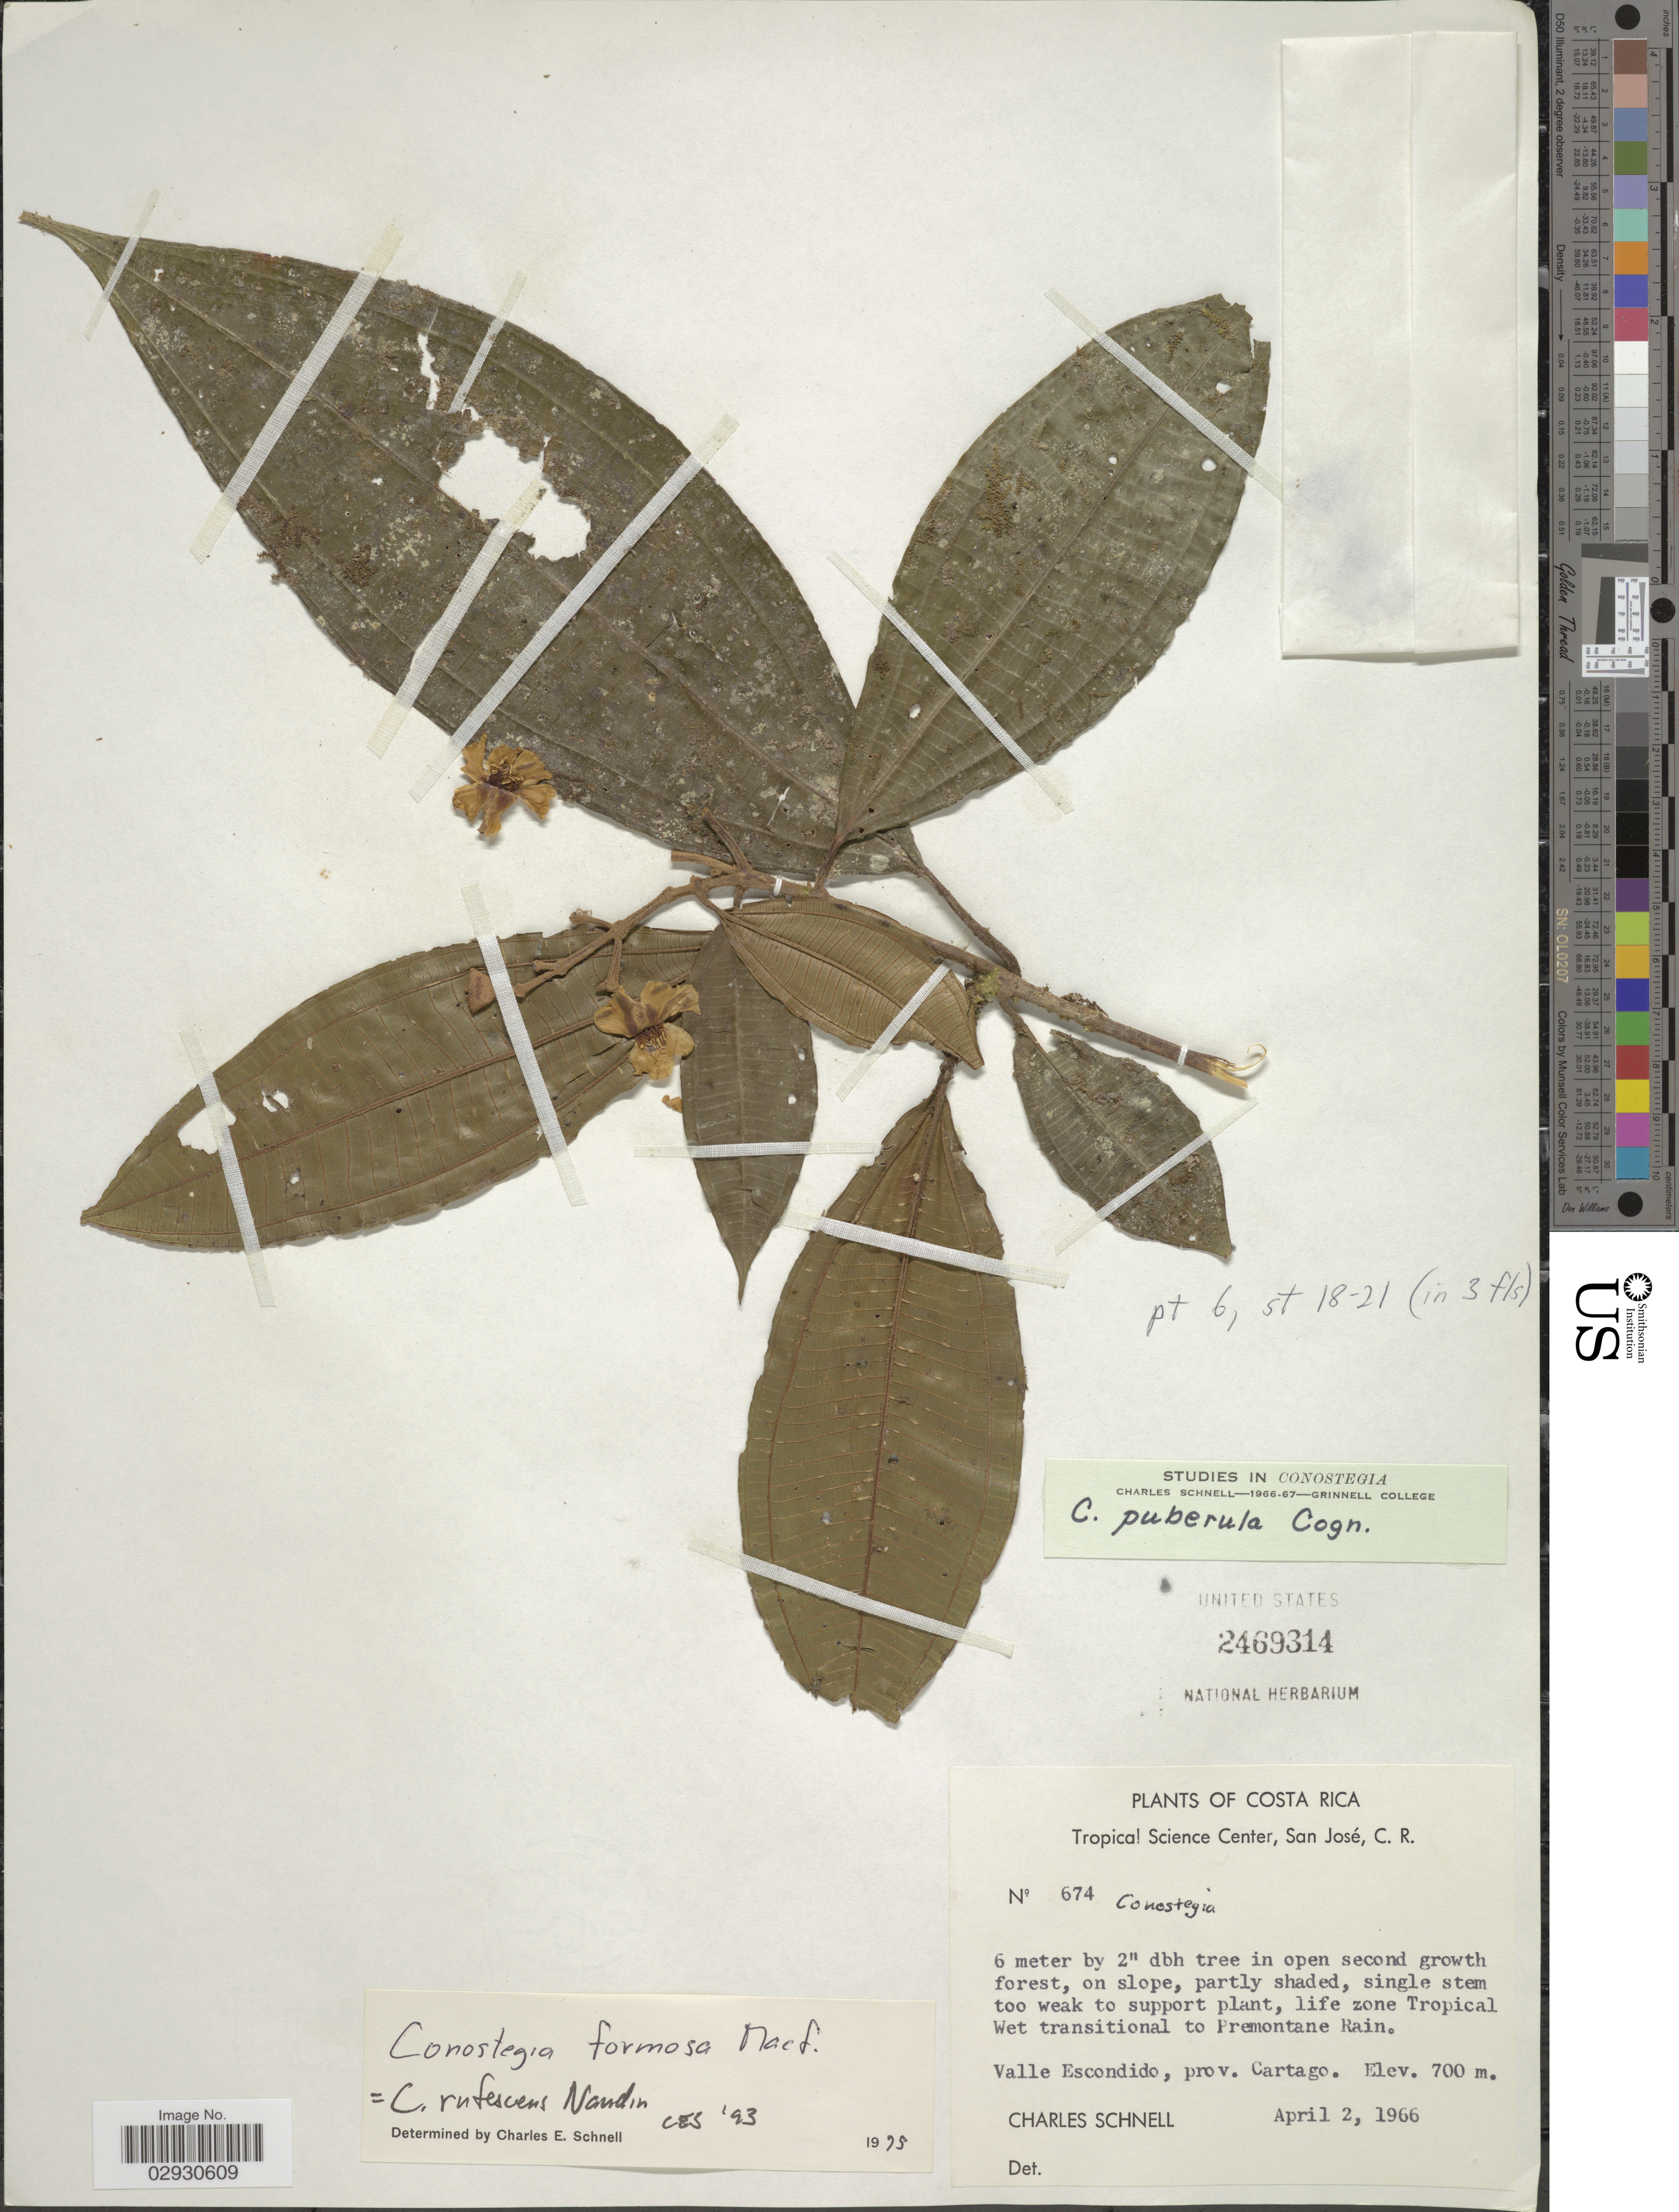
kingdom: Plantae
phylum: Tracheophyta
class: Magnoliopsida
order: Myrtales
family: Melastomataceae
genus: Conostegia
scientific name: Conostegia rufescens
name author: Naudin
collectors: C. Schnell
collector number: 674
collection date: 1966-04-02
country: Costa Rica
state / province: Cartago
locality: Life zone tropical Wet transitional to Premontane Rain, Valle Escondido.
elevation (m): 700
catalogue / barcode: US 2469314